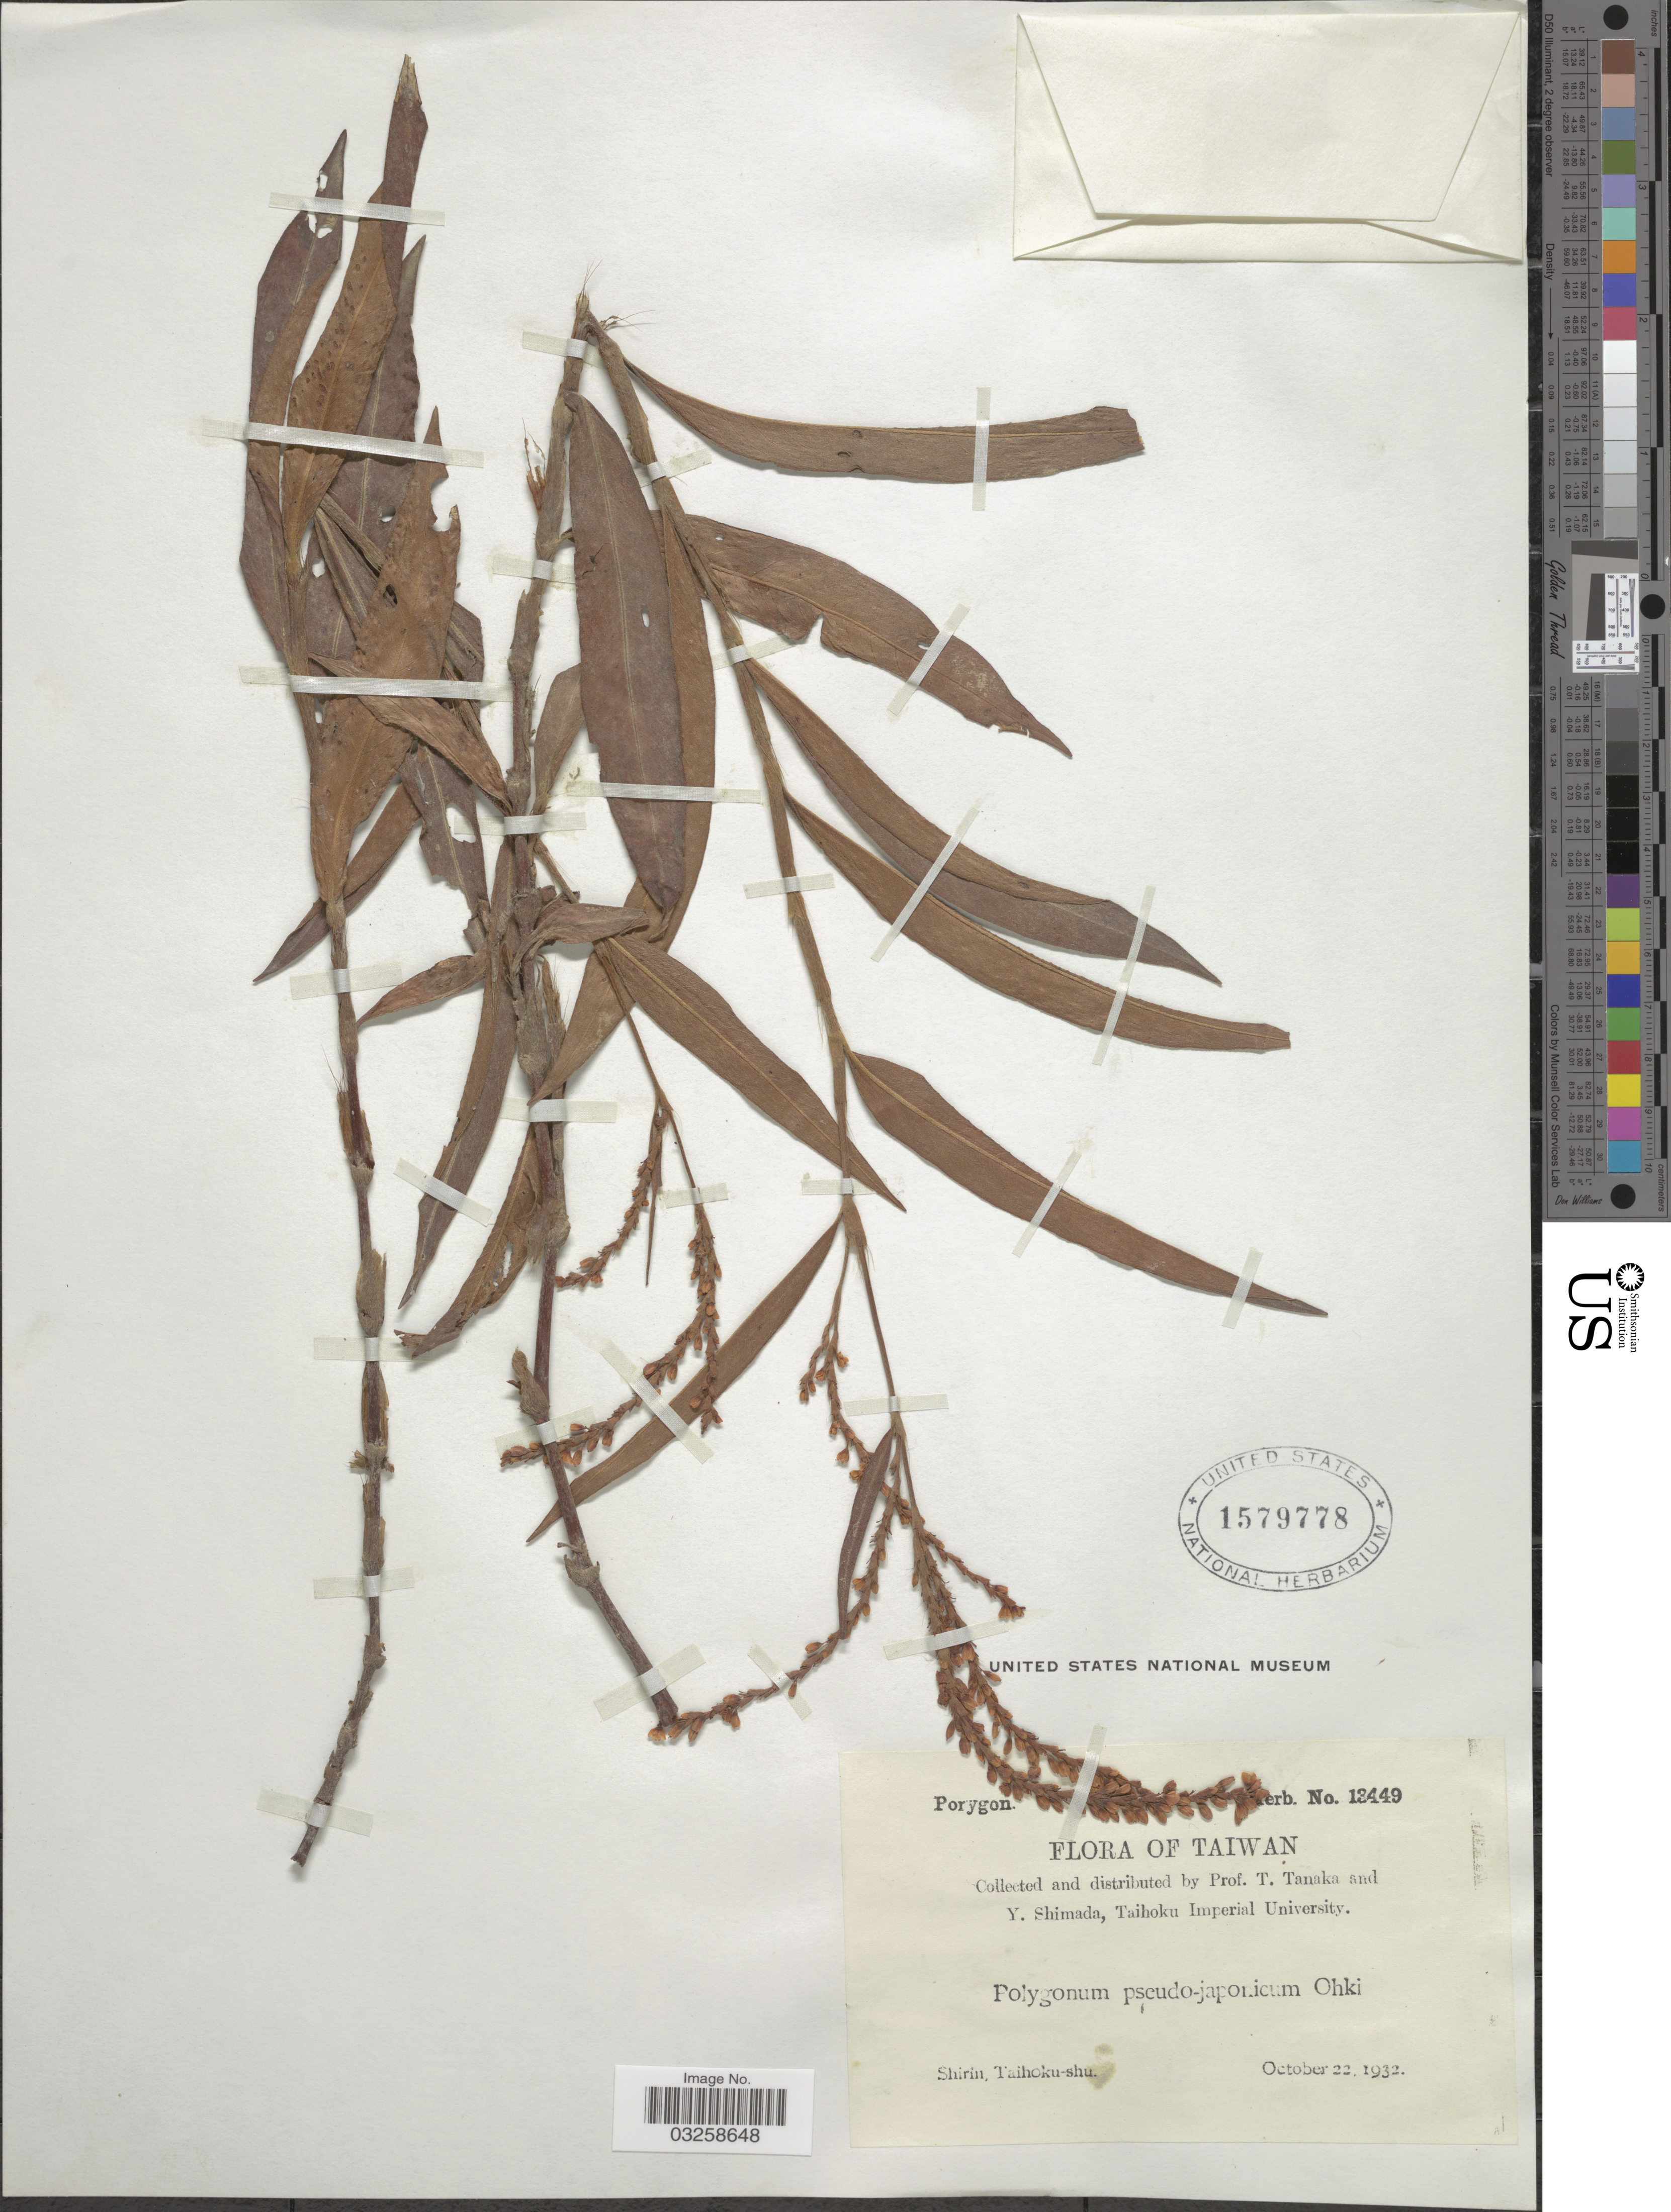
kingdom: Plantae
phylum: Tracheophyta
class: Magnoliopsida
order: Caryophyllales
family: Polygonaceae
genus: Polygonum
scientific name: Polygonum japonicum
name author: Meisn.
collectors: T. Tanaka & Y. Shimada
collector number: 13449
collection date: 1932-10-22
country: Taiwan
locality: Shirin, Taihoku-shu.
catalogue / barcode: US 1579778